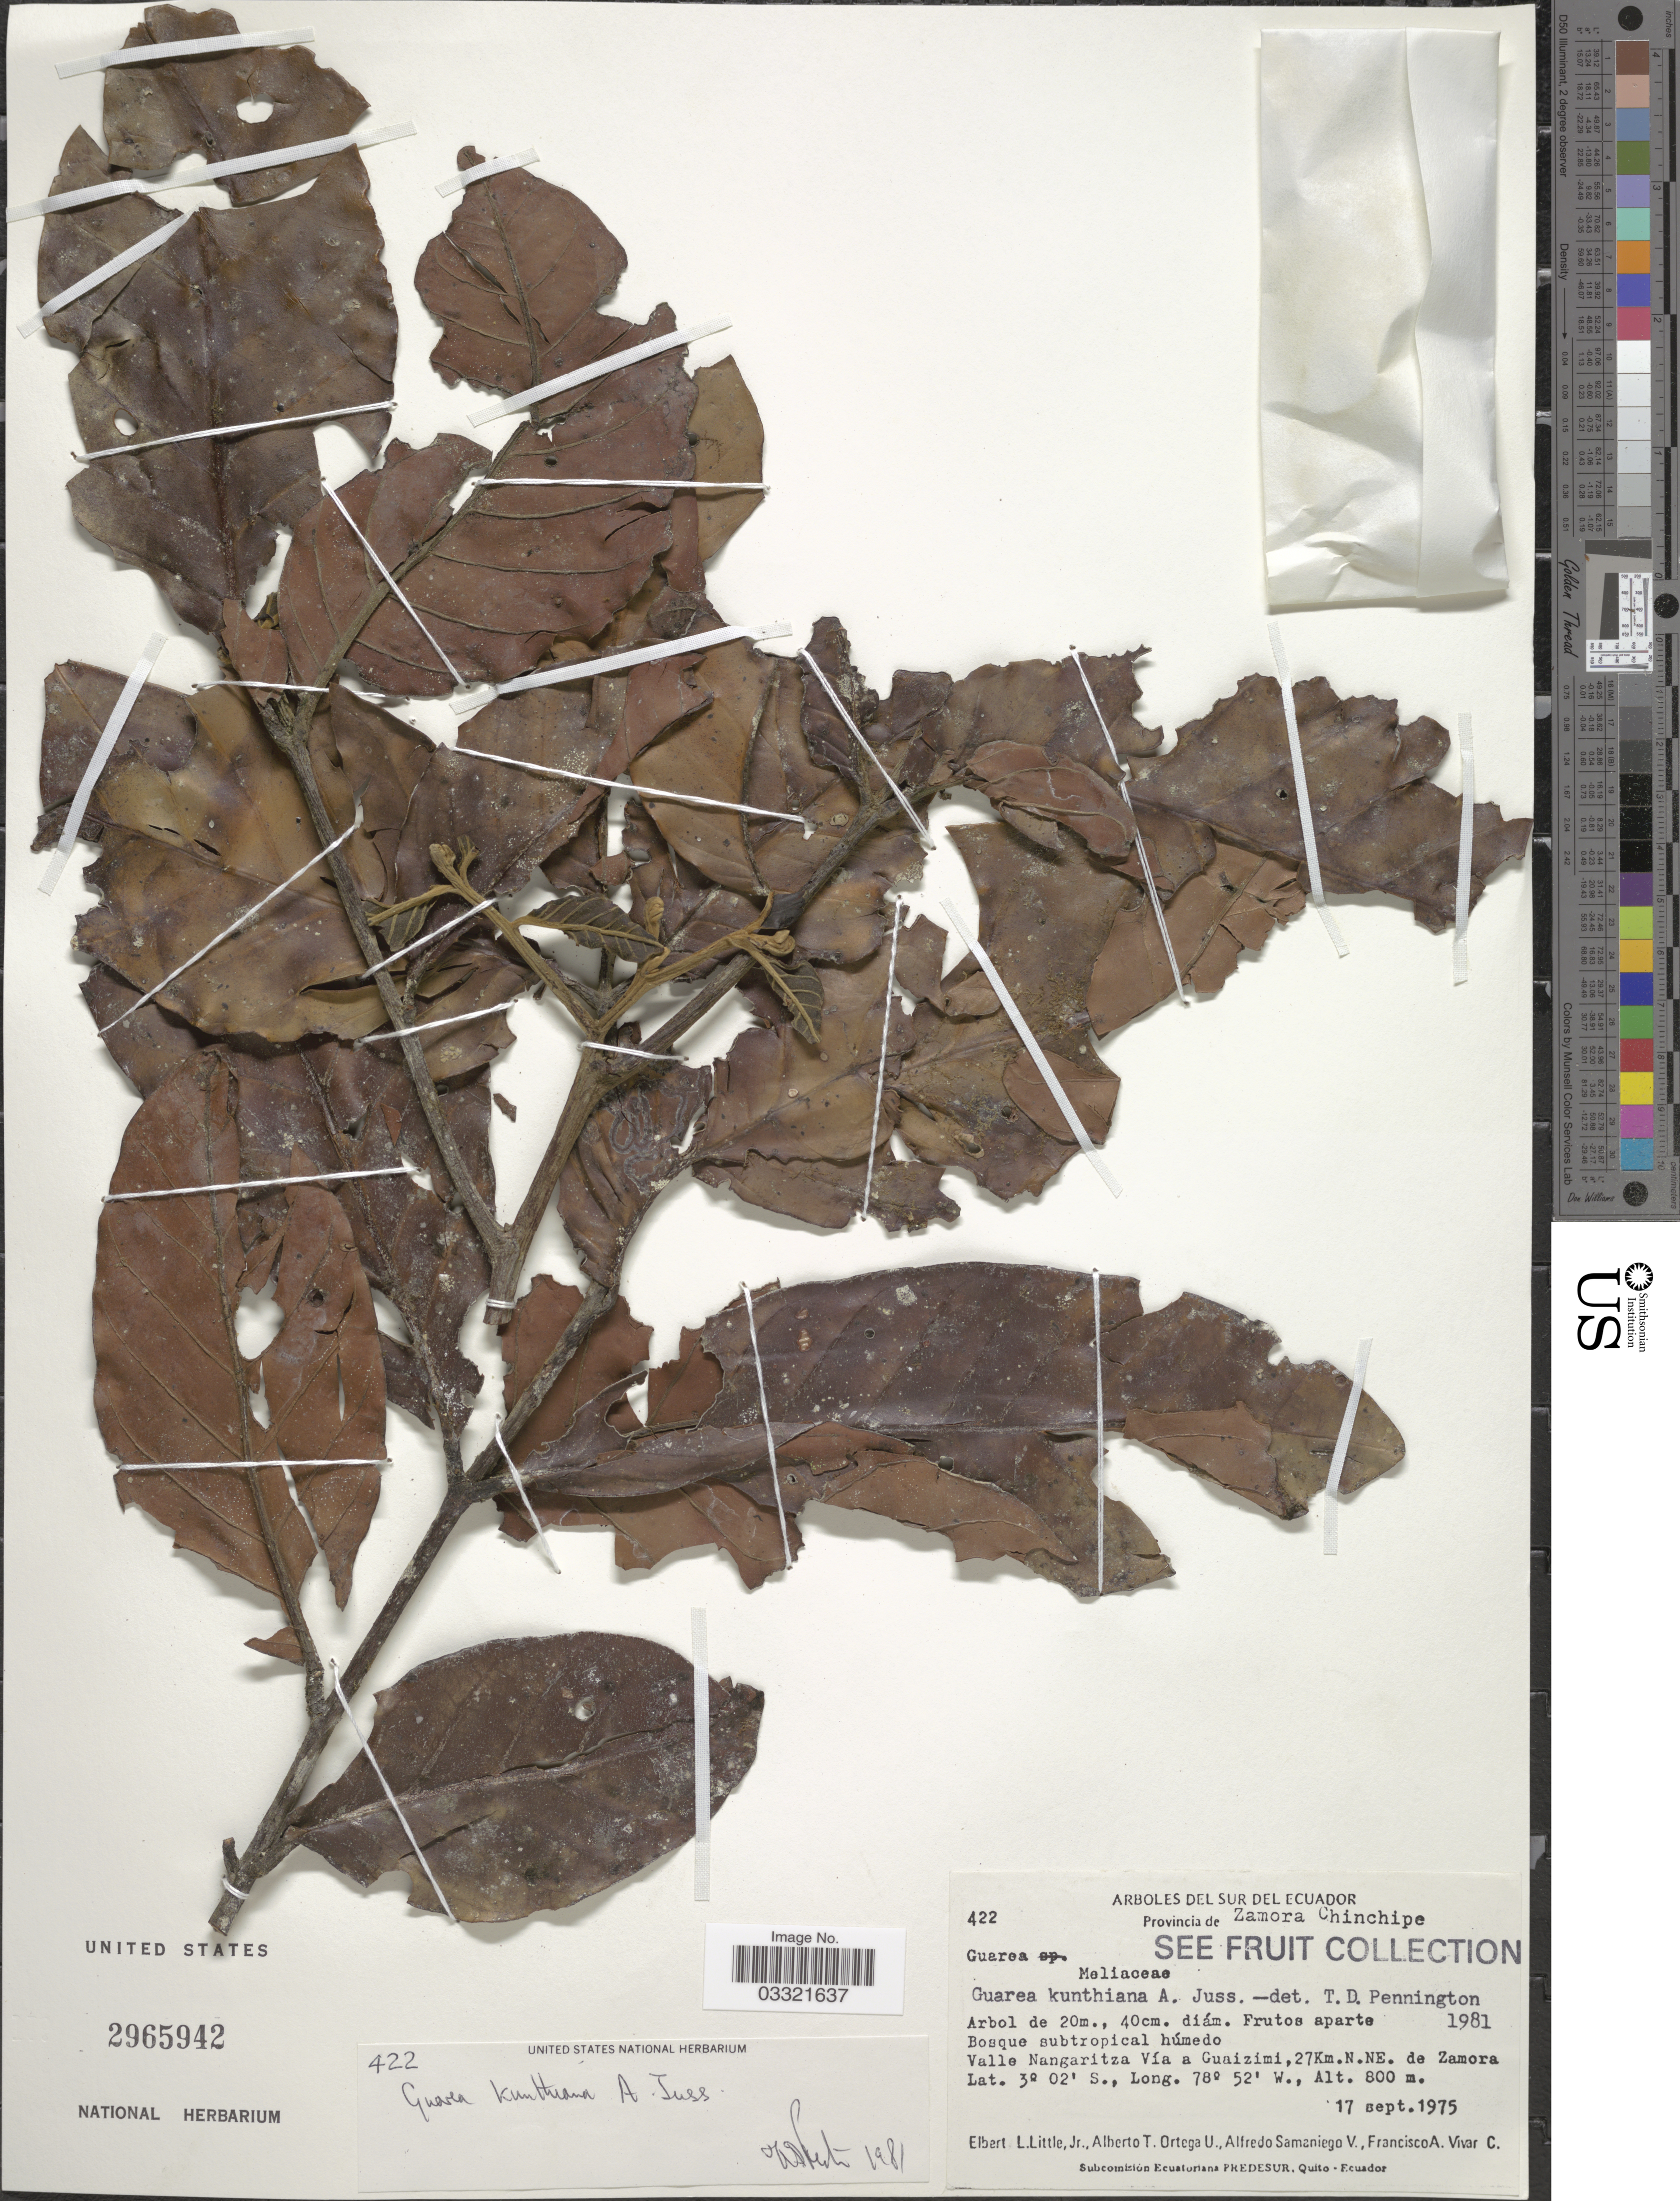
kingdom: Plantae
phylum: Tracheophyta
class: Magnoliopsida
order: Sapindales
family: Meliaceae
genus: Guarea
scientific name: Guarea kunthiana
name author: A. Juss.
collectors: E. L. Little, A. T. Ortega U., A. Samaniego & F. A. Vivar C.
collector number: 422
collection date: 1975-09-17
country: Ecuador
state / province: Zamora-Chinchipe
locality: Valle Nangaritza Vía a Guaizimi, 27Km. N.NE. de Zamora.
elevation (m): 800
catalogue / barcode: US 2965942